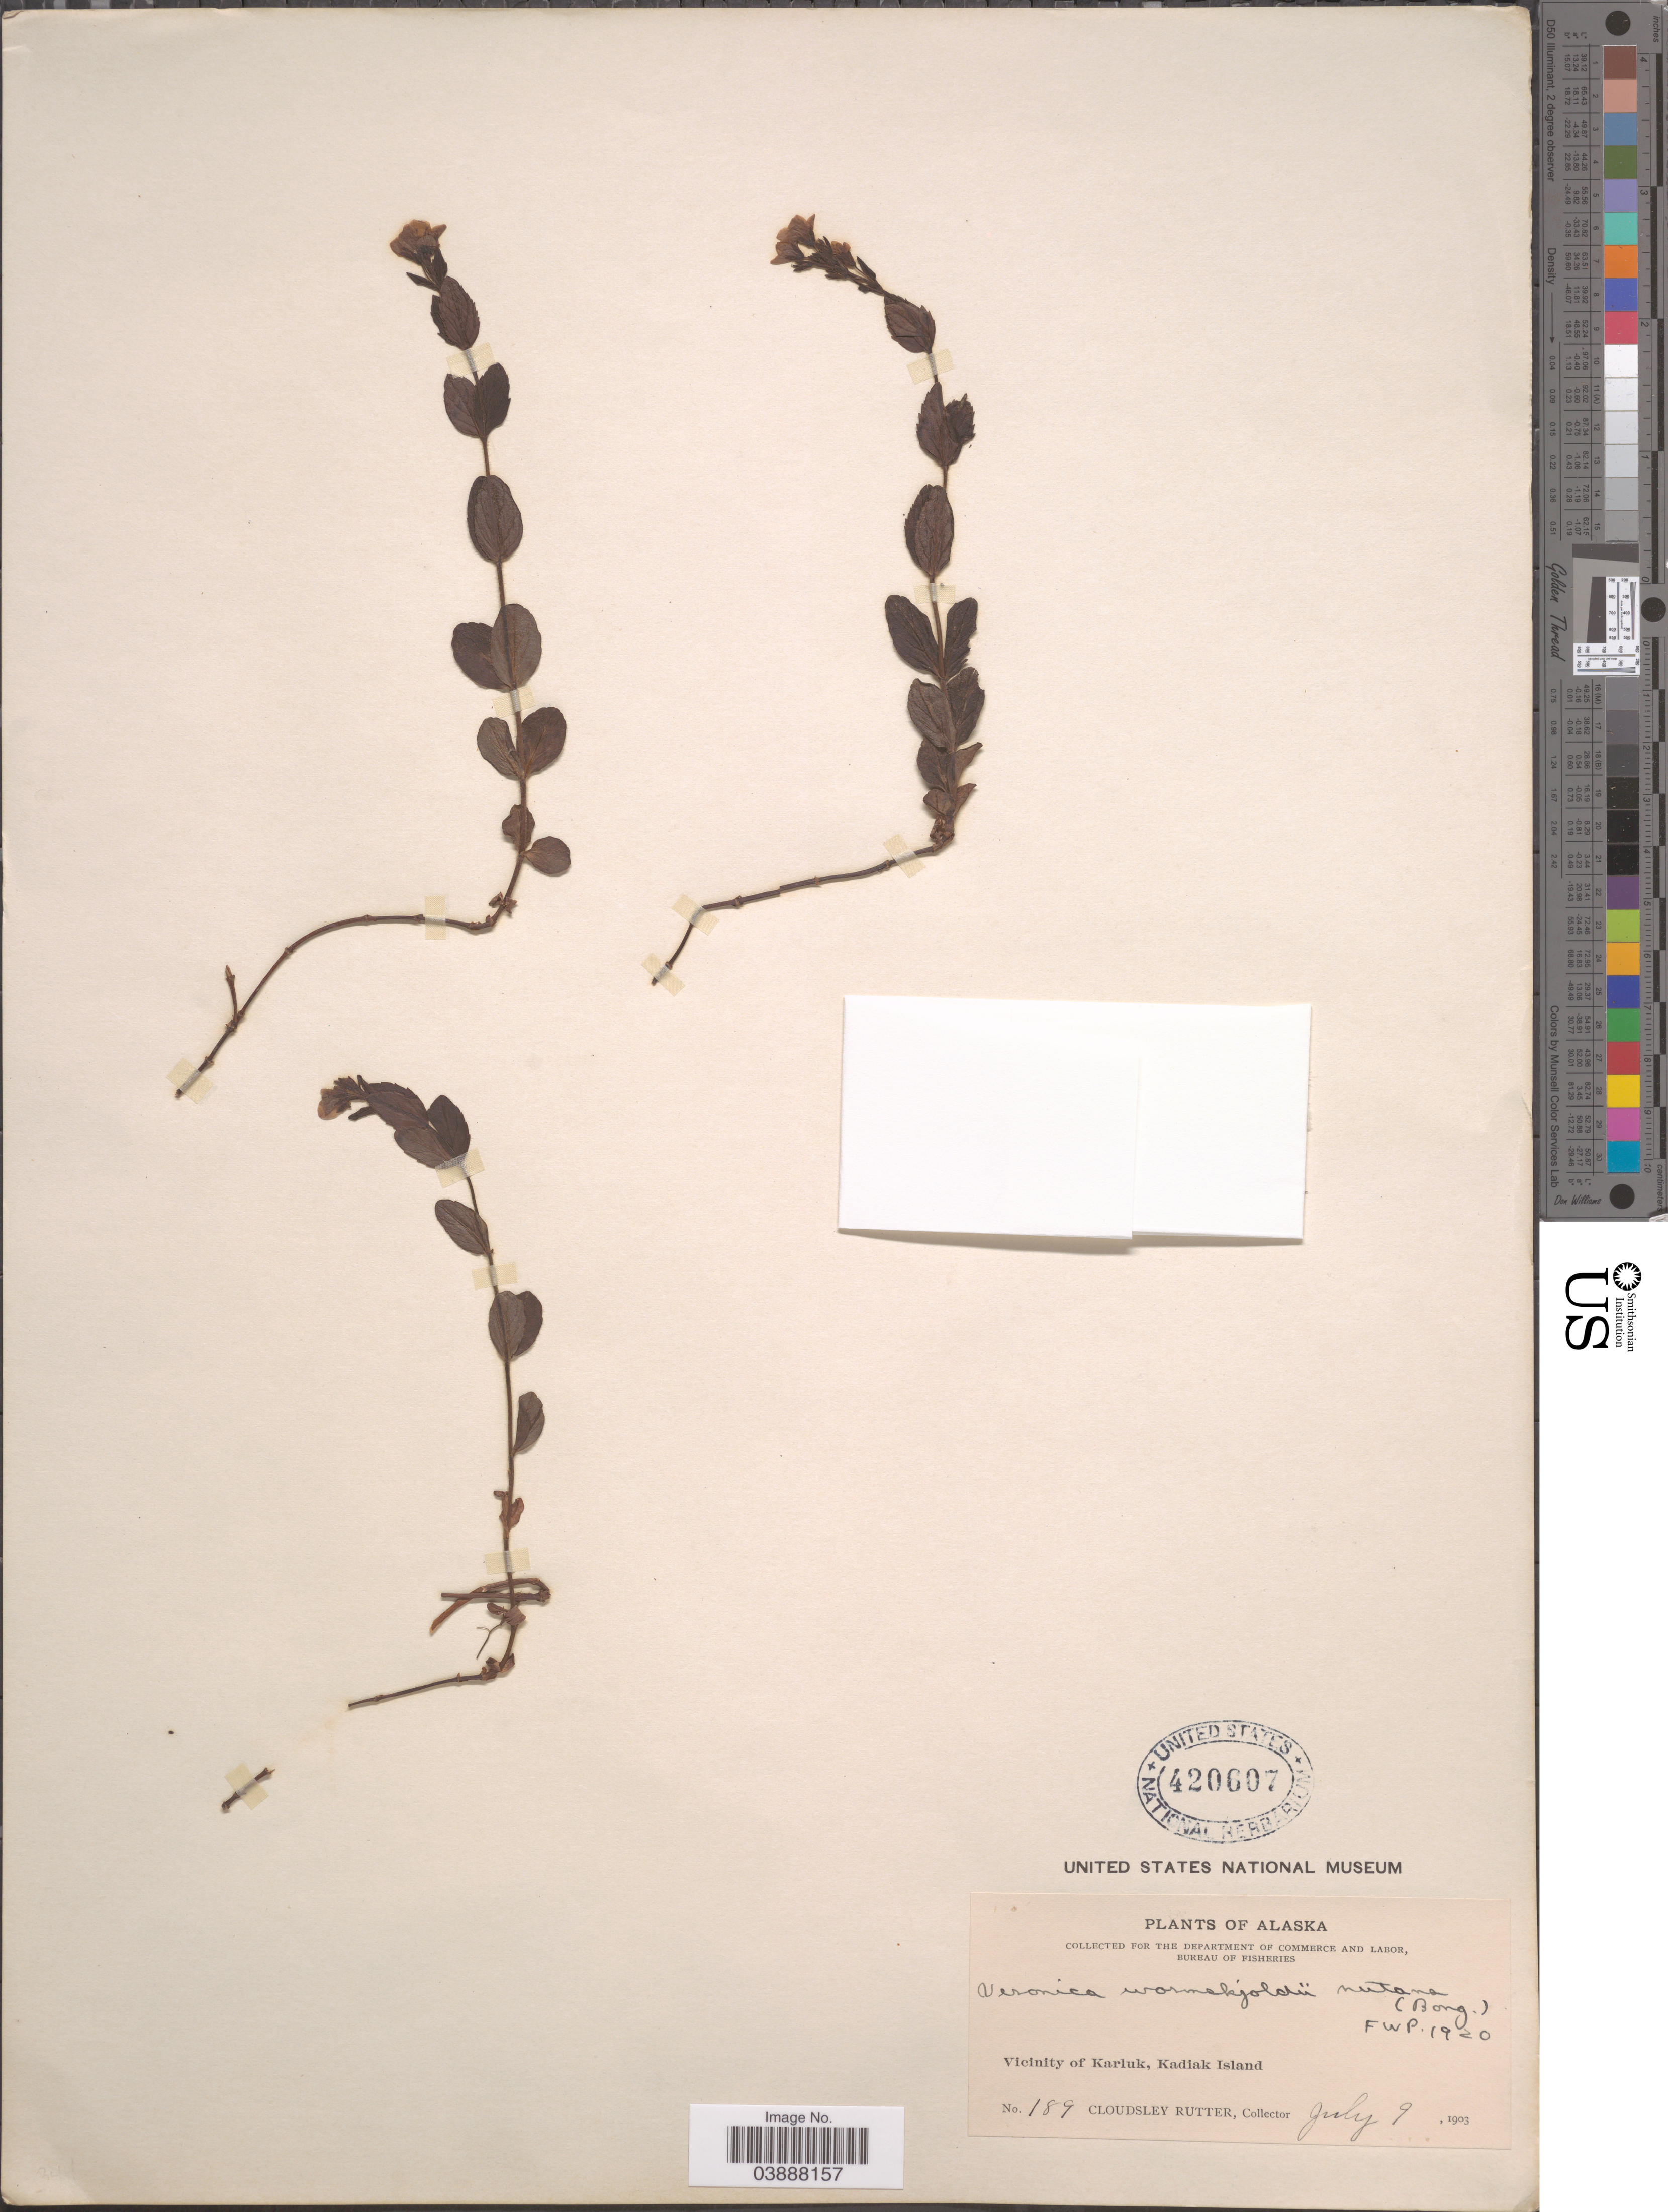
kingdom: Plantae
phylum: Tracheophyta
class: Magnoliopsida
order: Lamiales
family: Plantaginaceae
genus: Veronica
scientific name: Veronica wormskjoldii subsp. nutans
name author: (Bong.) Albach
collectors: C. Rutter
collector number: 189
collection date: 1903-07-09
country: United States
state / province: Alaska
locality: Vicinity of Karluk, Kadiak Island.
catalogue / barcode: US 420607